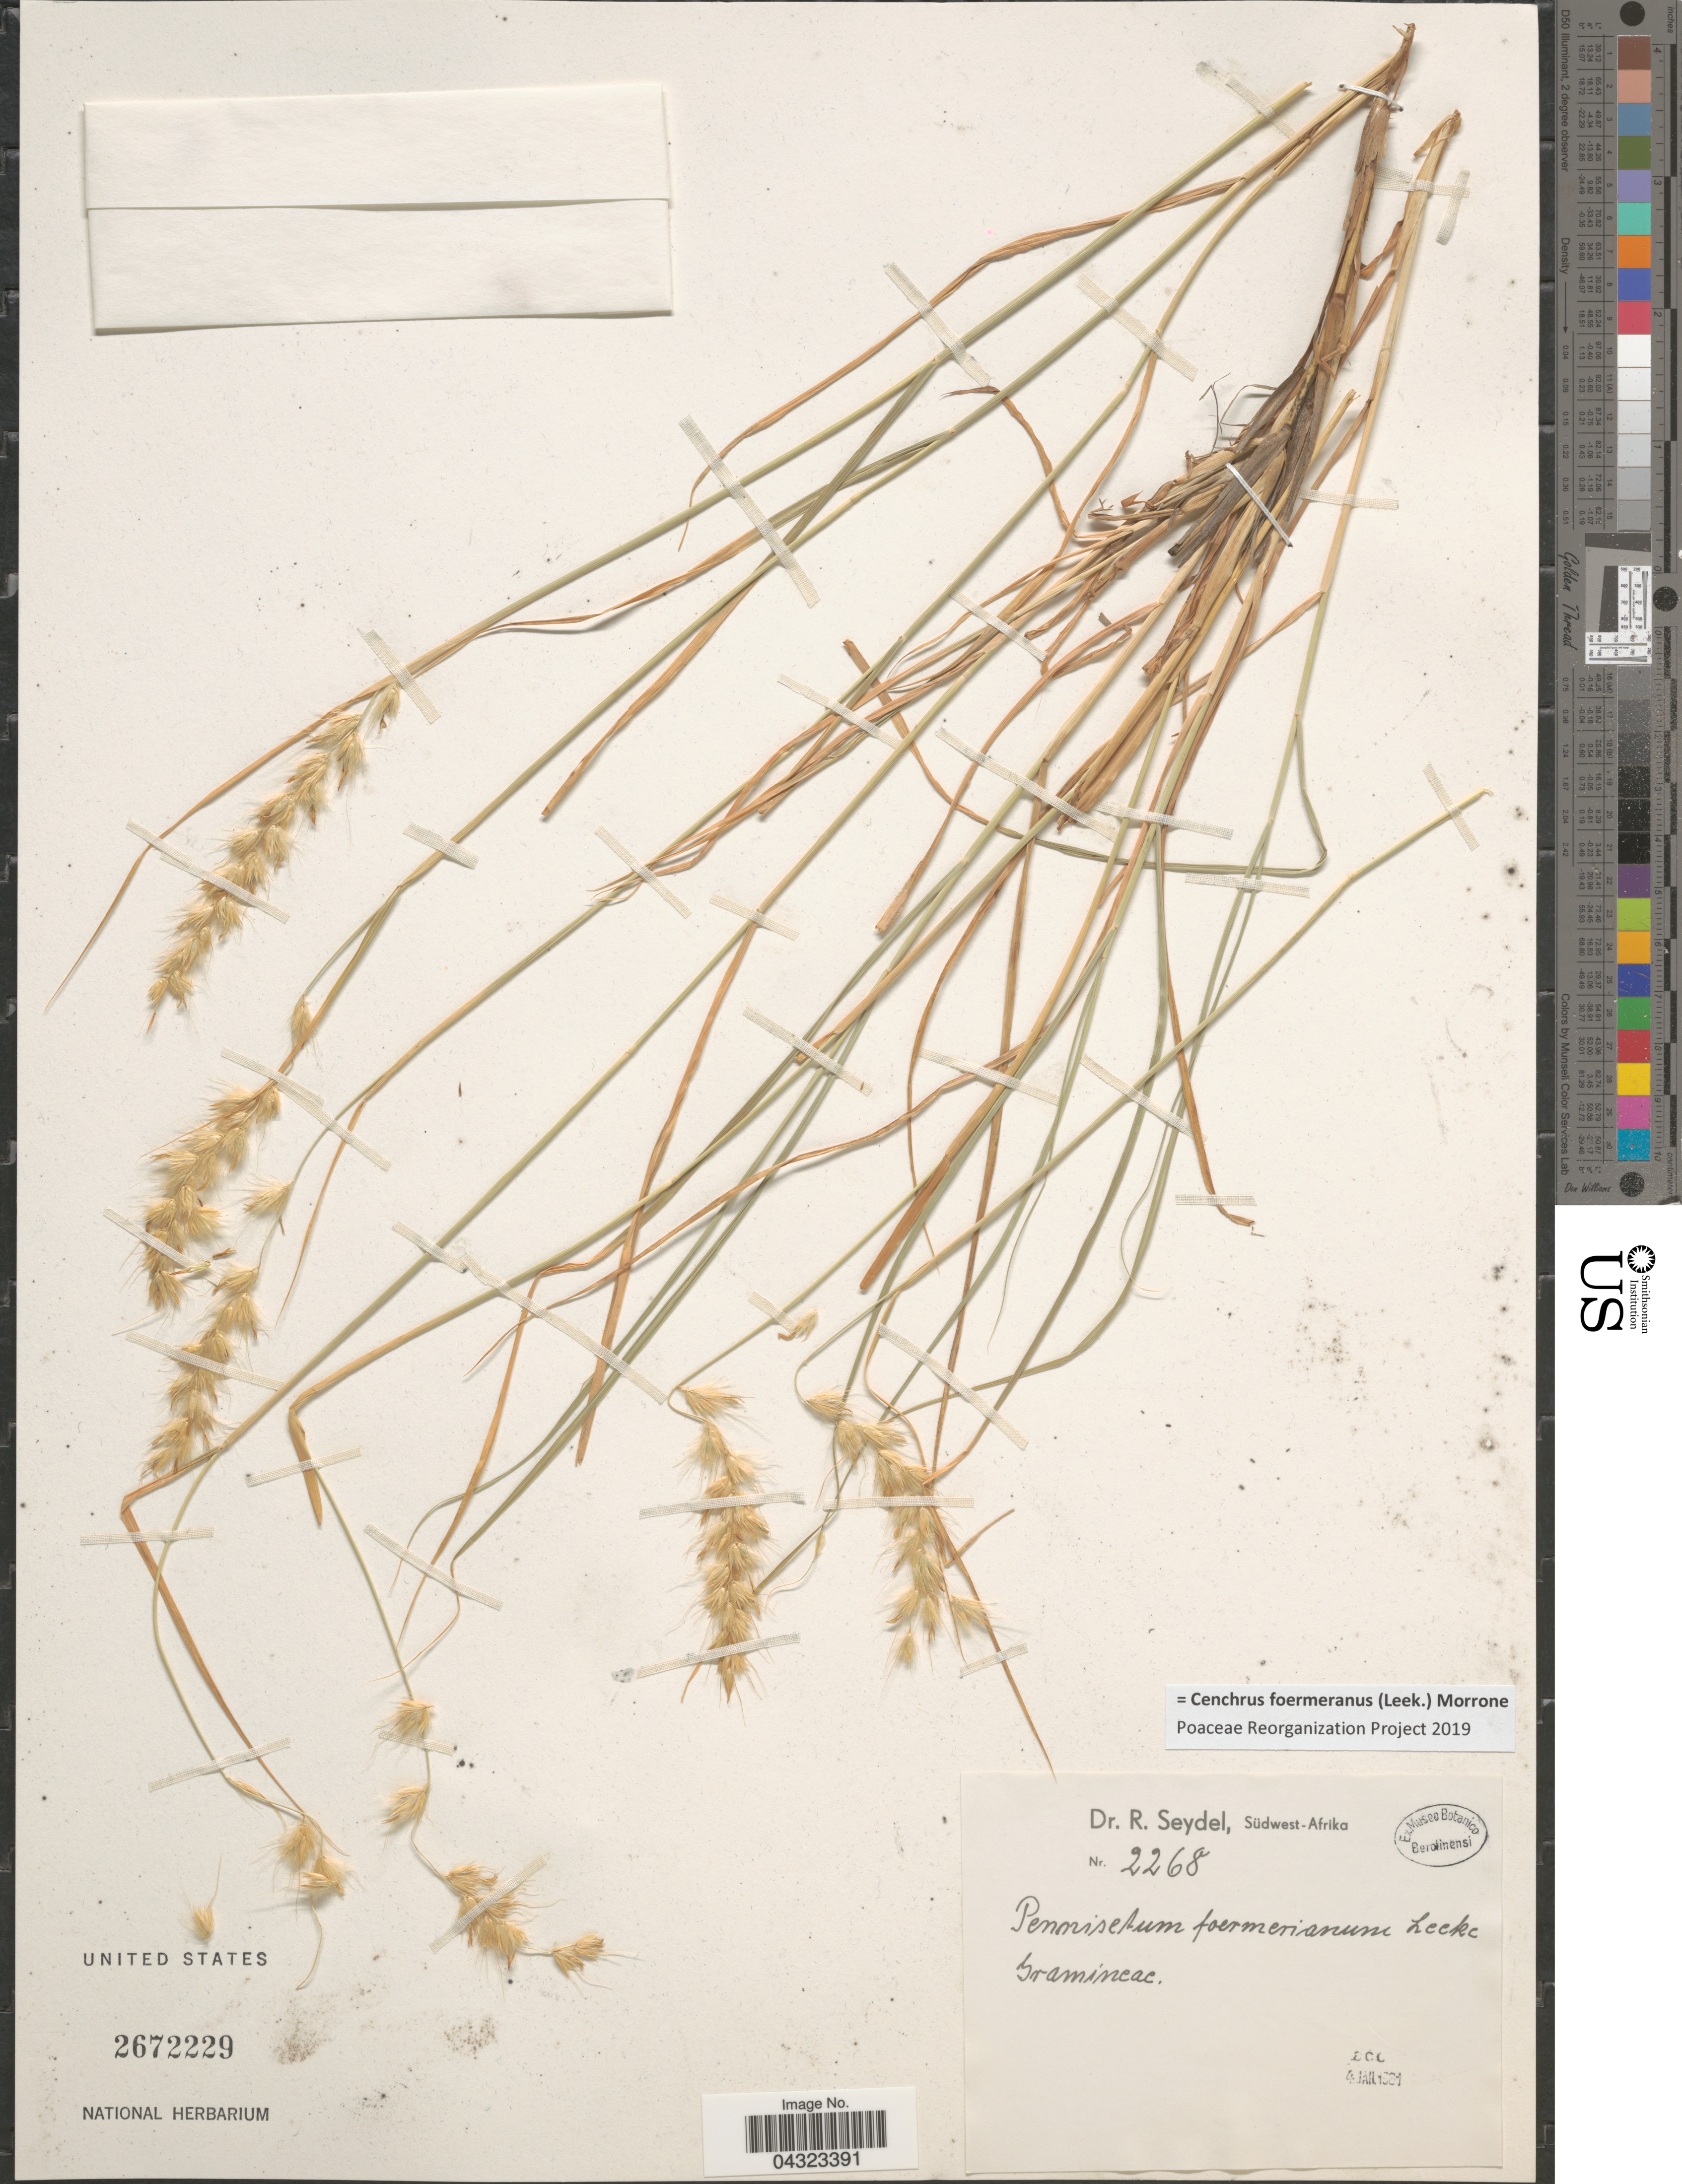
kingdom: Plantae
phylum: Tracheophyta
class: Liliopsida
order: Poales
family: Poaceae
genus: Cenchrus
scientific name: Cenchrus foermeranus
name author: (Leeke) Morrone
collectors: R. Seydel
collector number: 2268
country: Namibia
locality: Südwest-Afrika.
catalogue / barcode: US 2672229